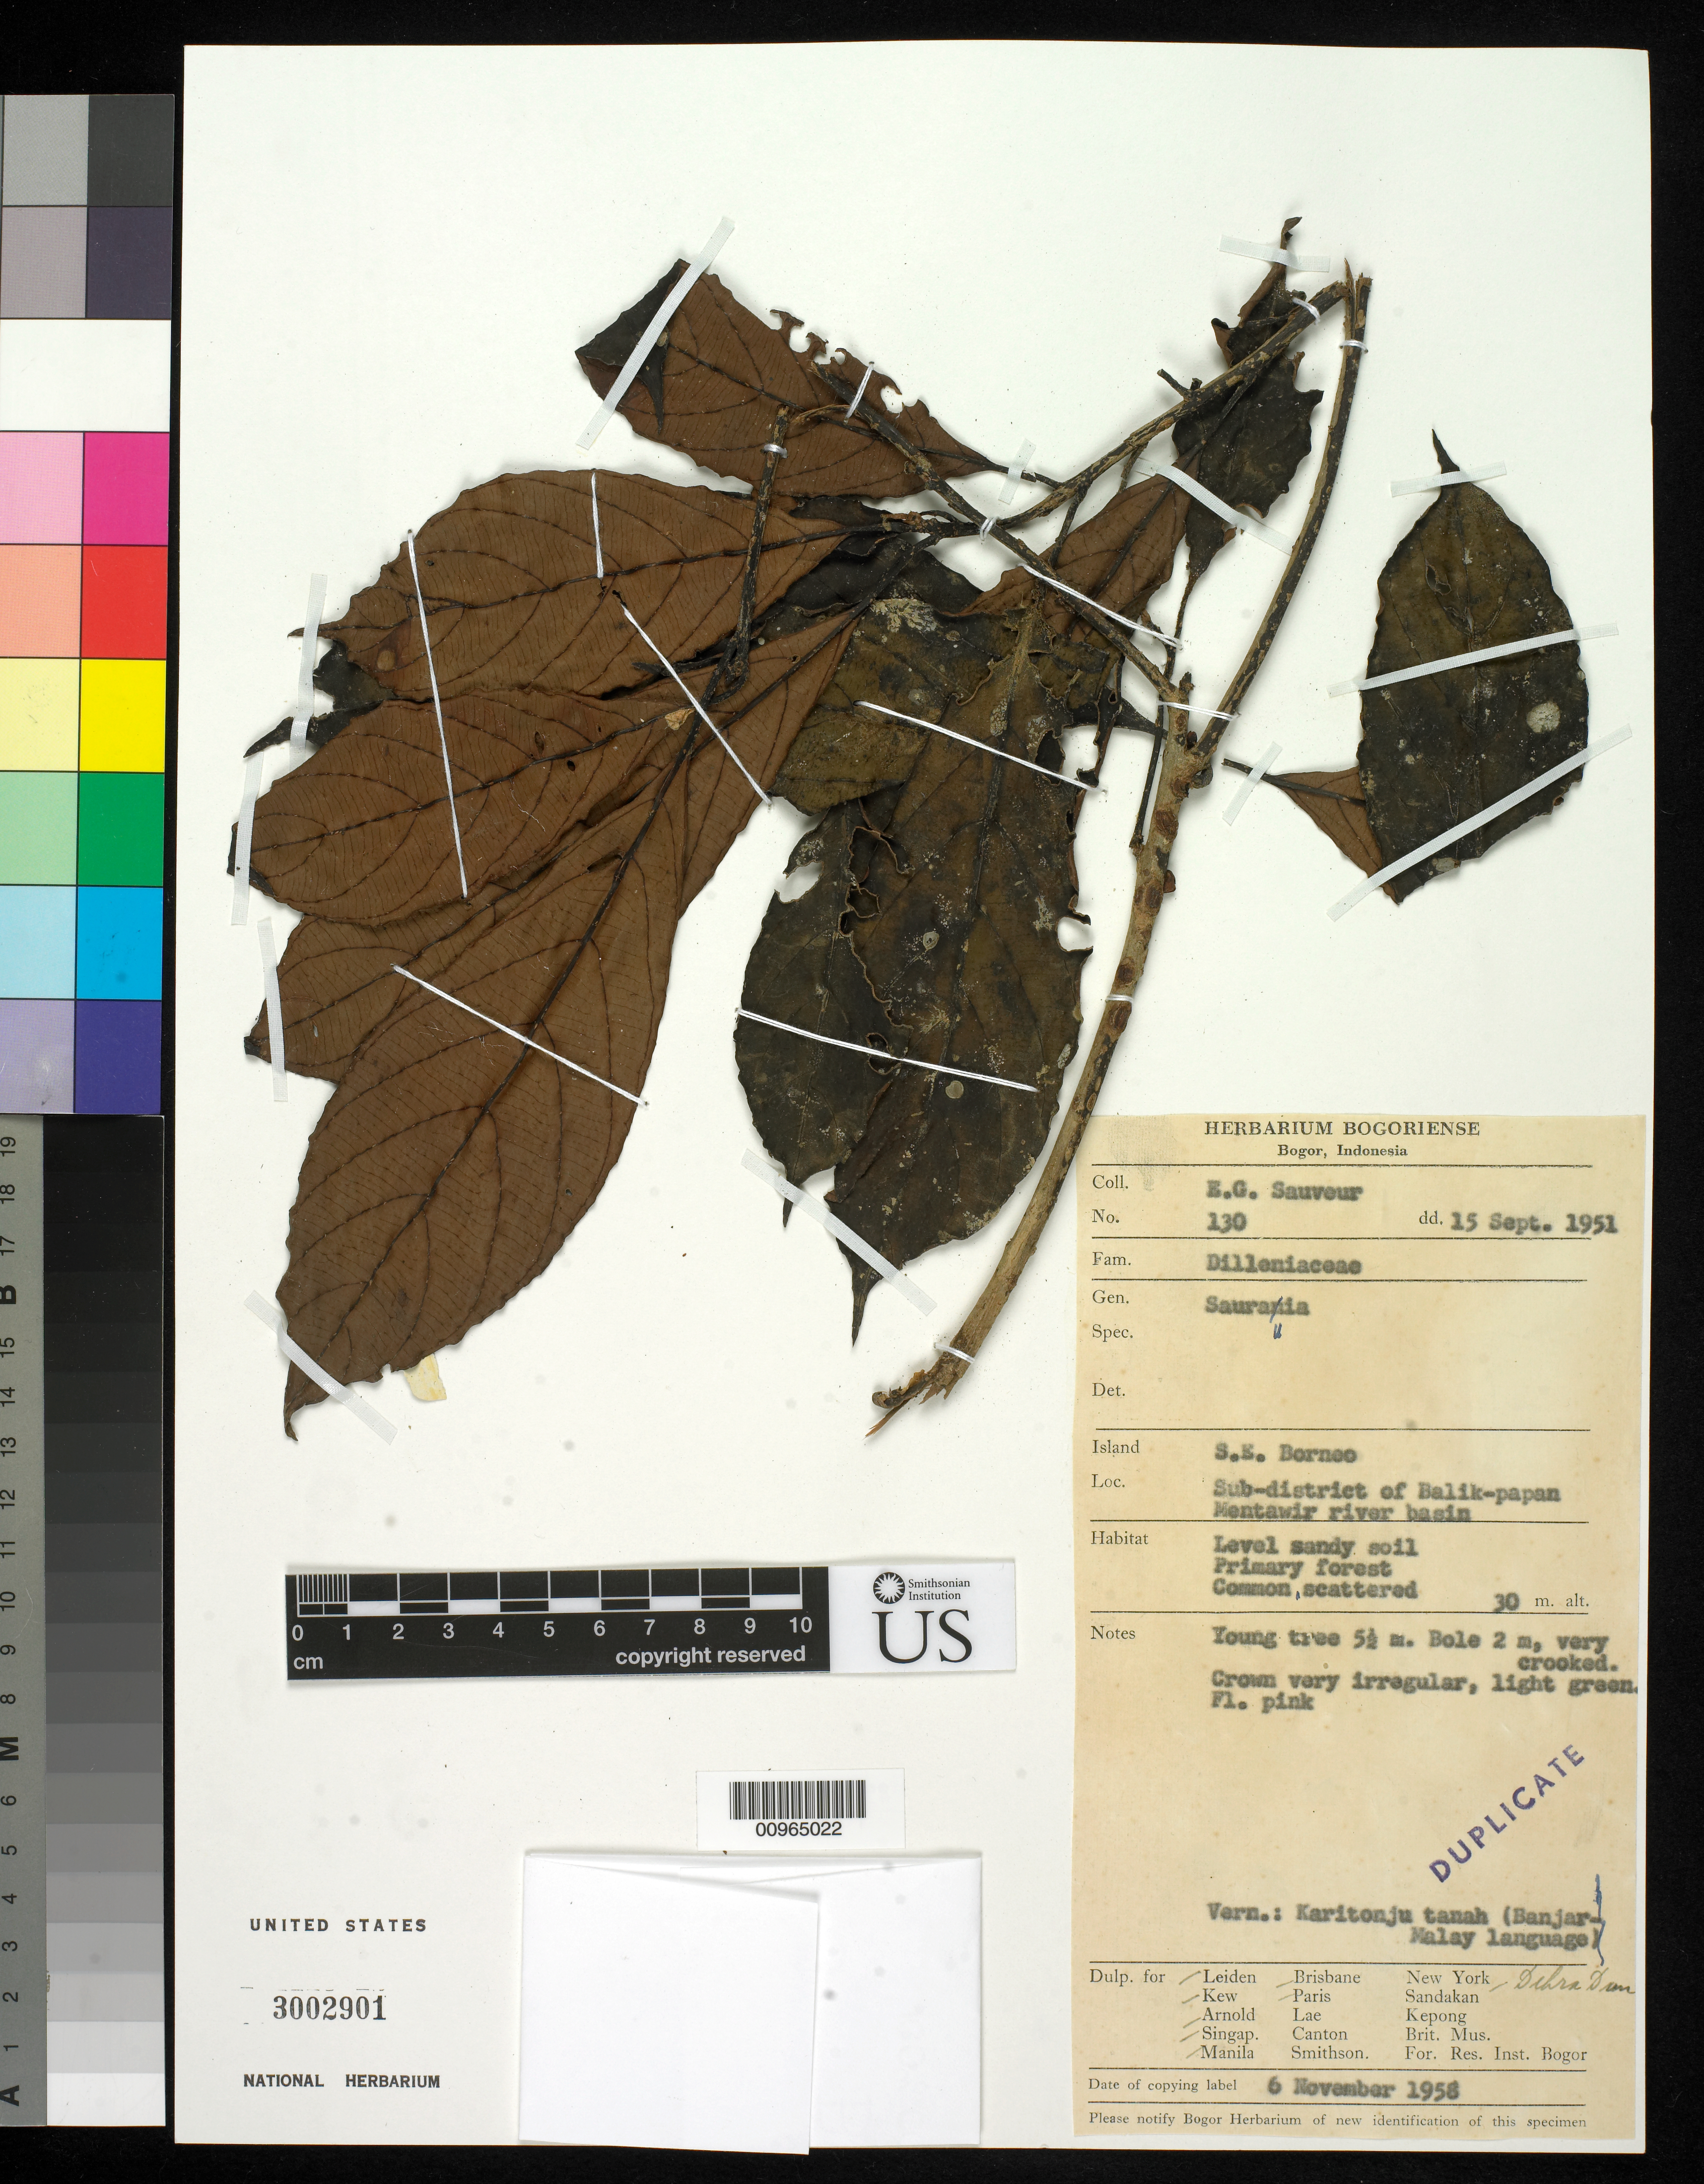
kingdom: Plantae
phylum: Tracheophyta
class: Magnoliopsida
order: Ericales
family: Actinidiaceae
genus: Saurauia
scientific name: Saurauia sp.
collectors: E.G. Sauveur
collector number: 130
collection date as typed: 15 Sep 1951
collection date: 1951-09-15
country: Indonesia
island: Borneo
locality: Sub-district of Balik-papan, Mentawir river basin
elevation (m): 30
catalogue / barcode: US 3002901